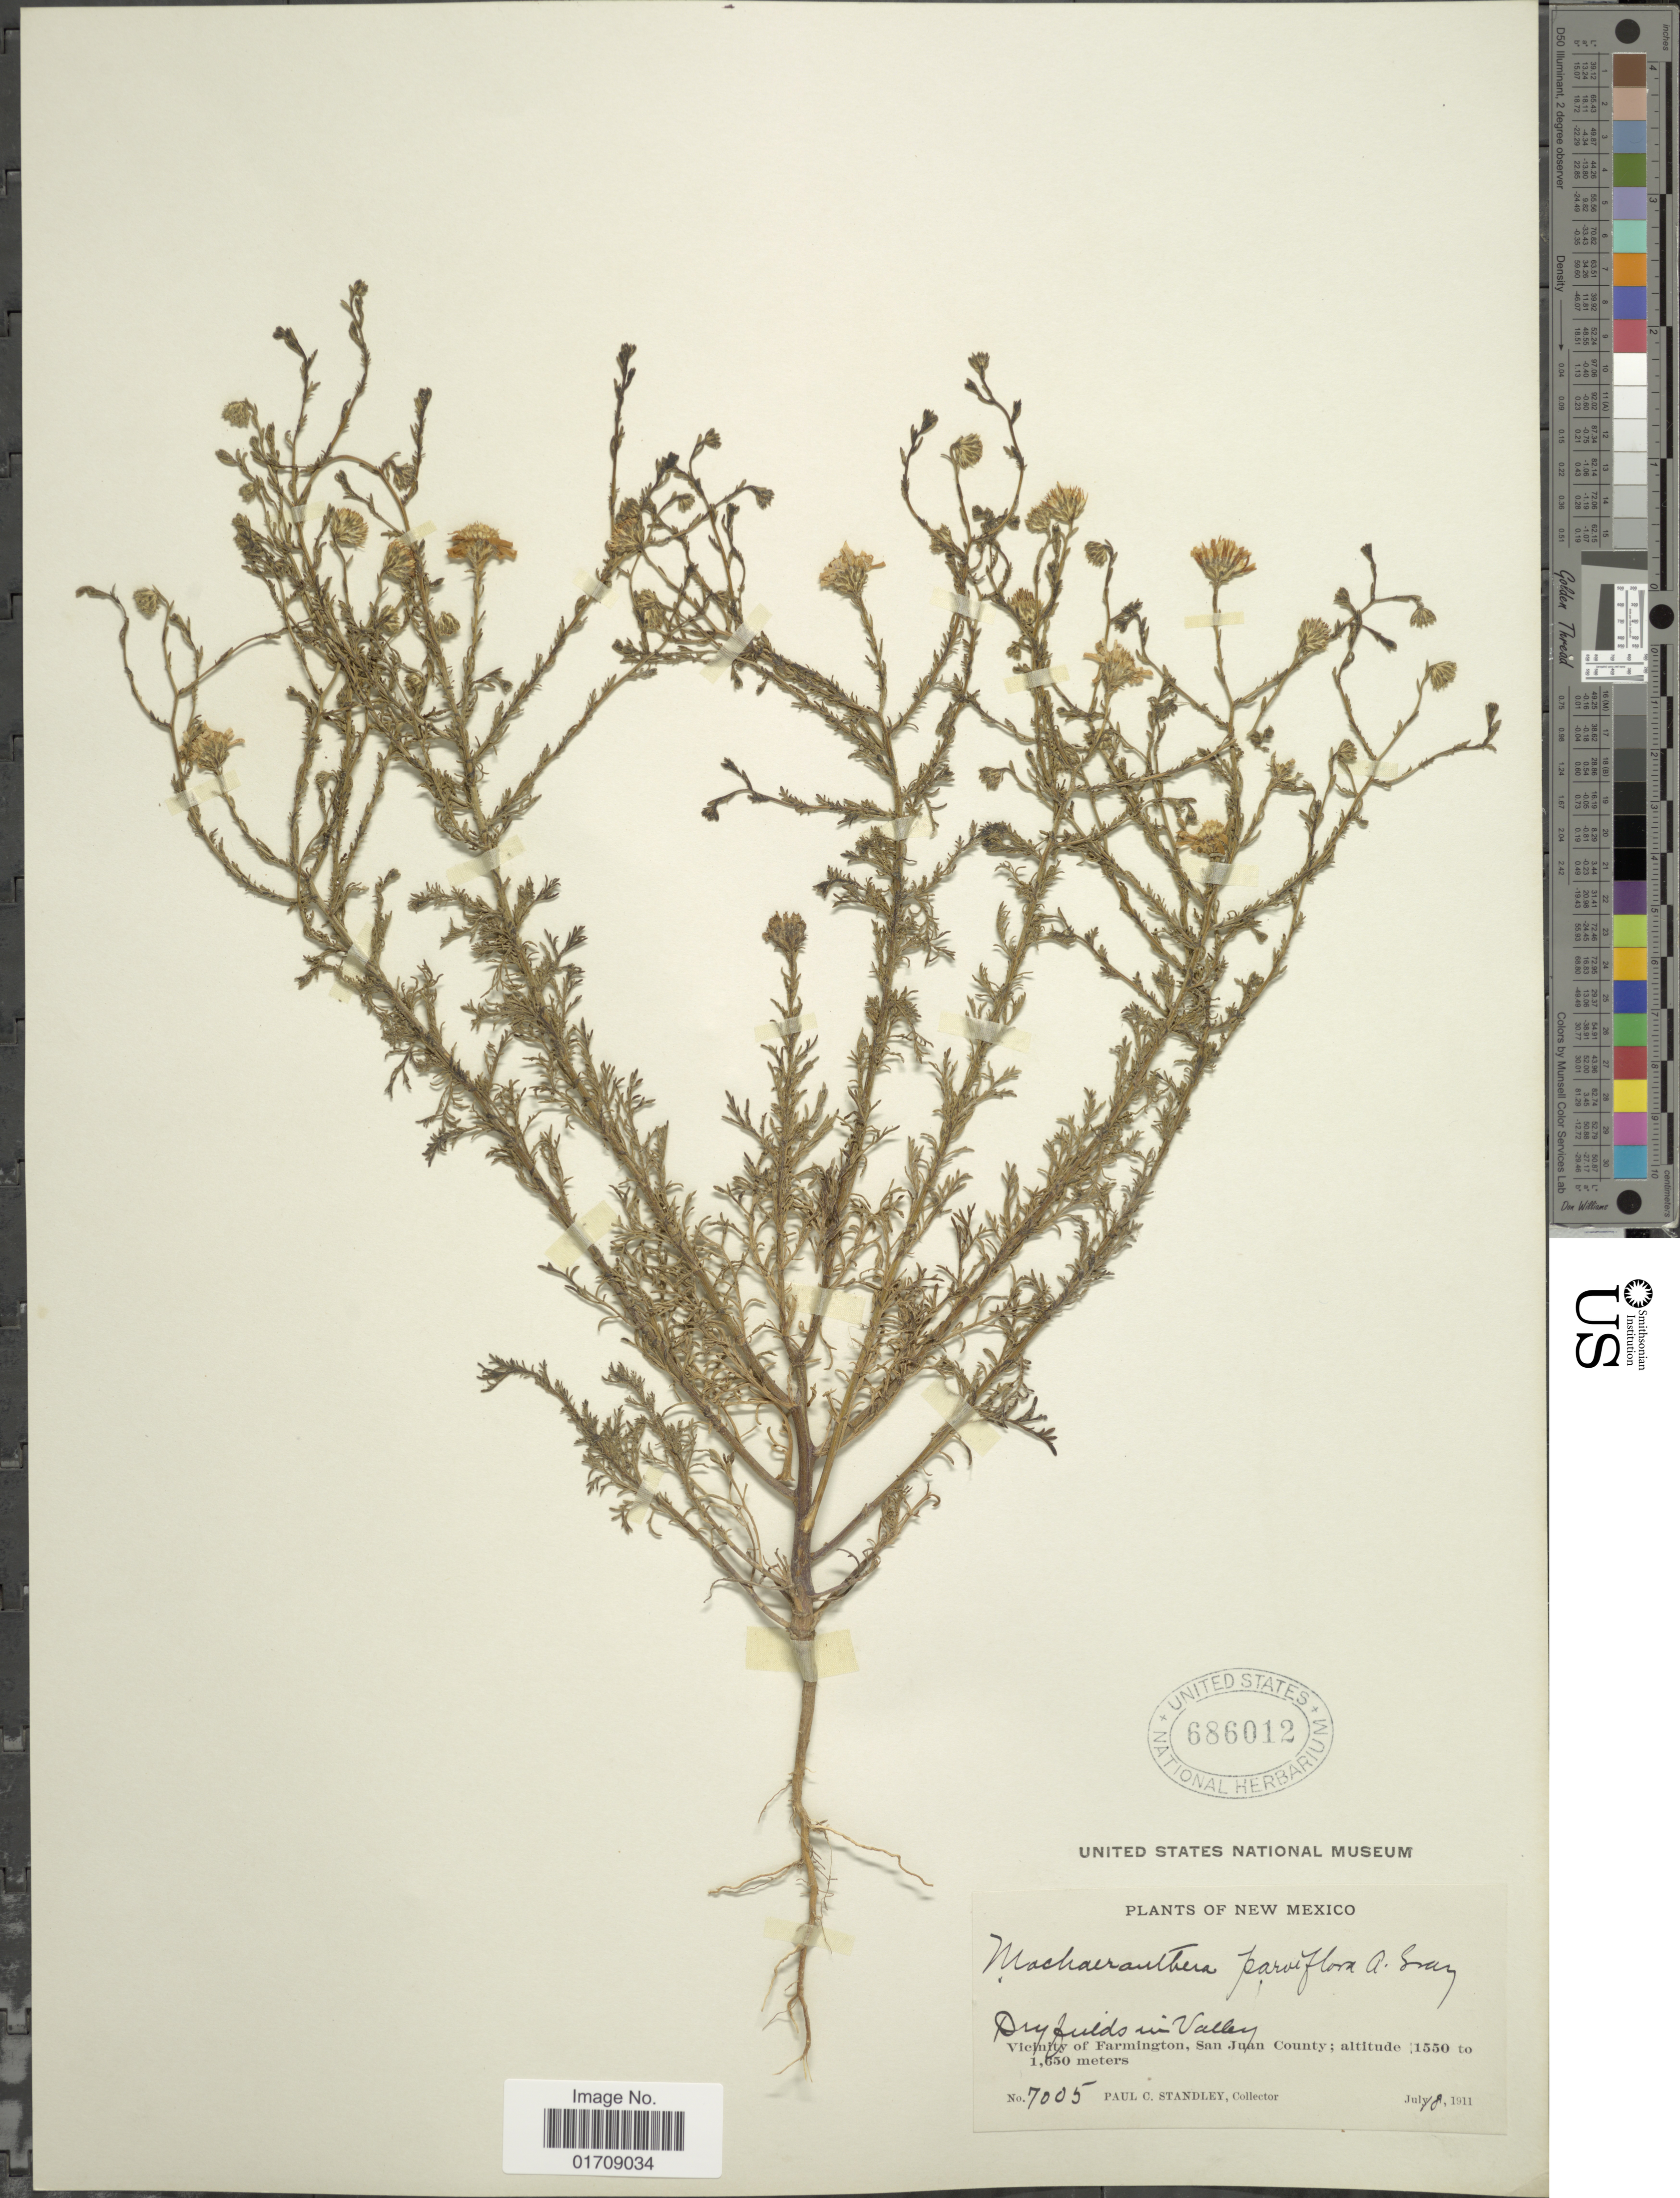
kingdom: Plantae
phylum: Tracheophyta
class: Magnoliopsida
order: Asterales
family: Asteraceae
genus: Machaeranthera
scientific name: Machaeranthera parviflora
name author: A. Gray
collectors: P. C. Standley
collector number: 7005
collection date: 1911-07-18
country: United States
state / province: New Mexico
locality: Vicinity of Farmington, San Juan County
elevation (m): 1550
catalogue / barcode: US 686012